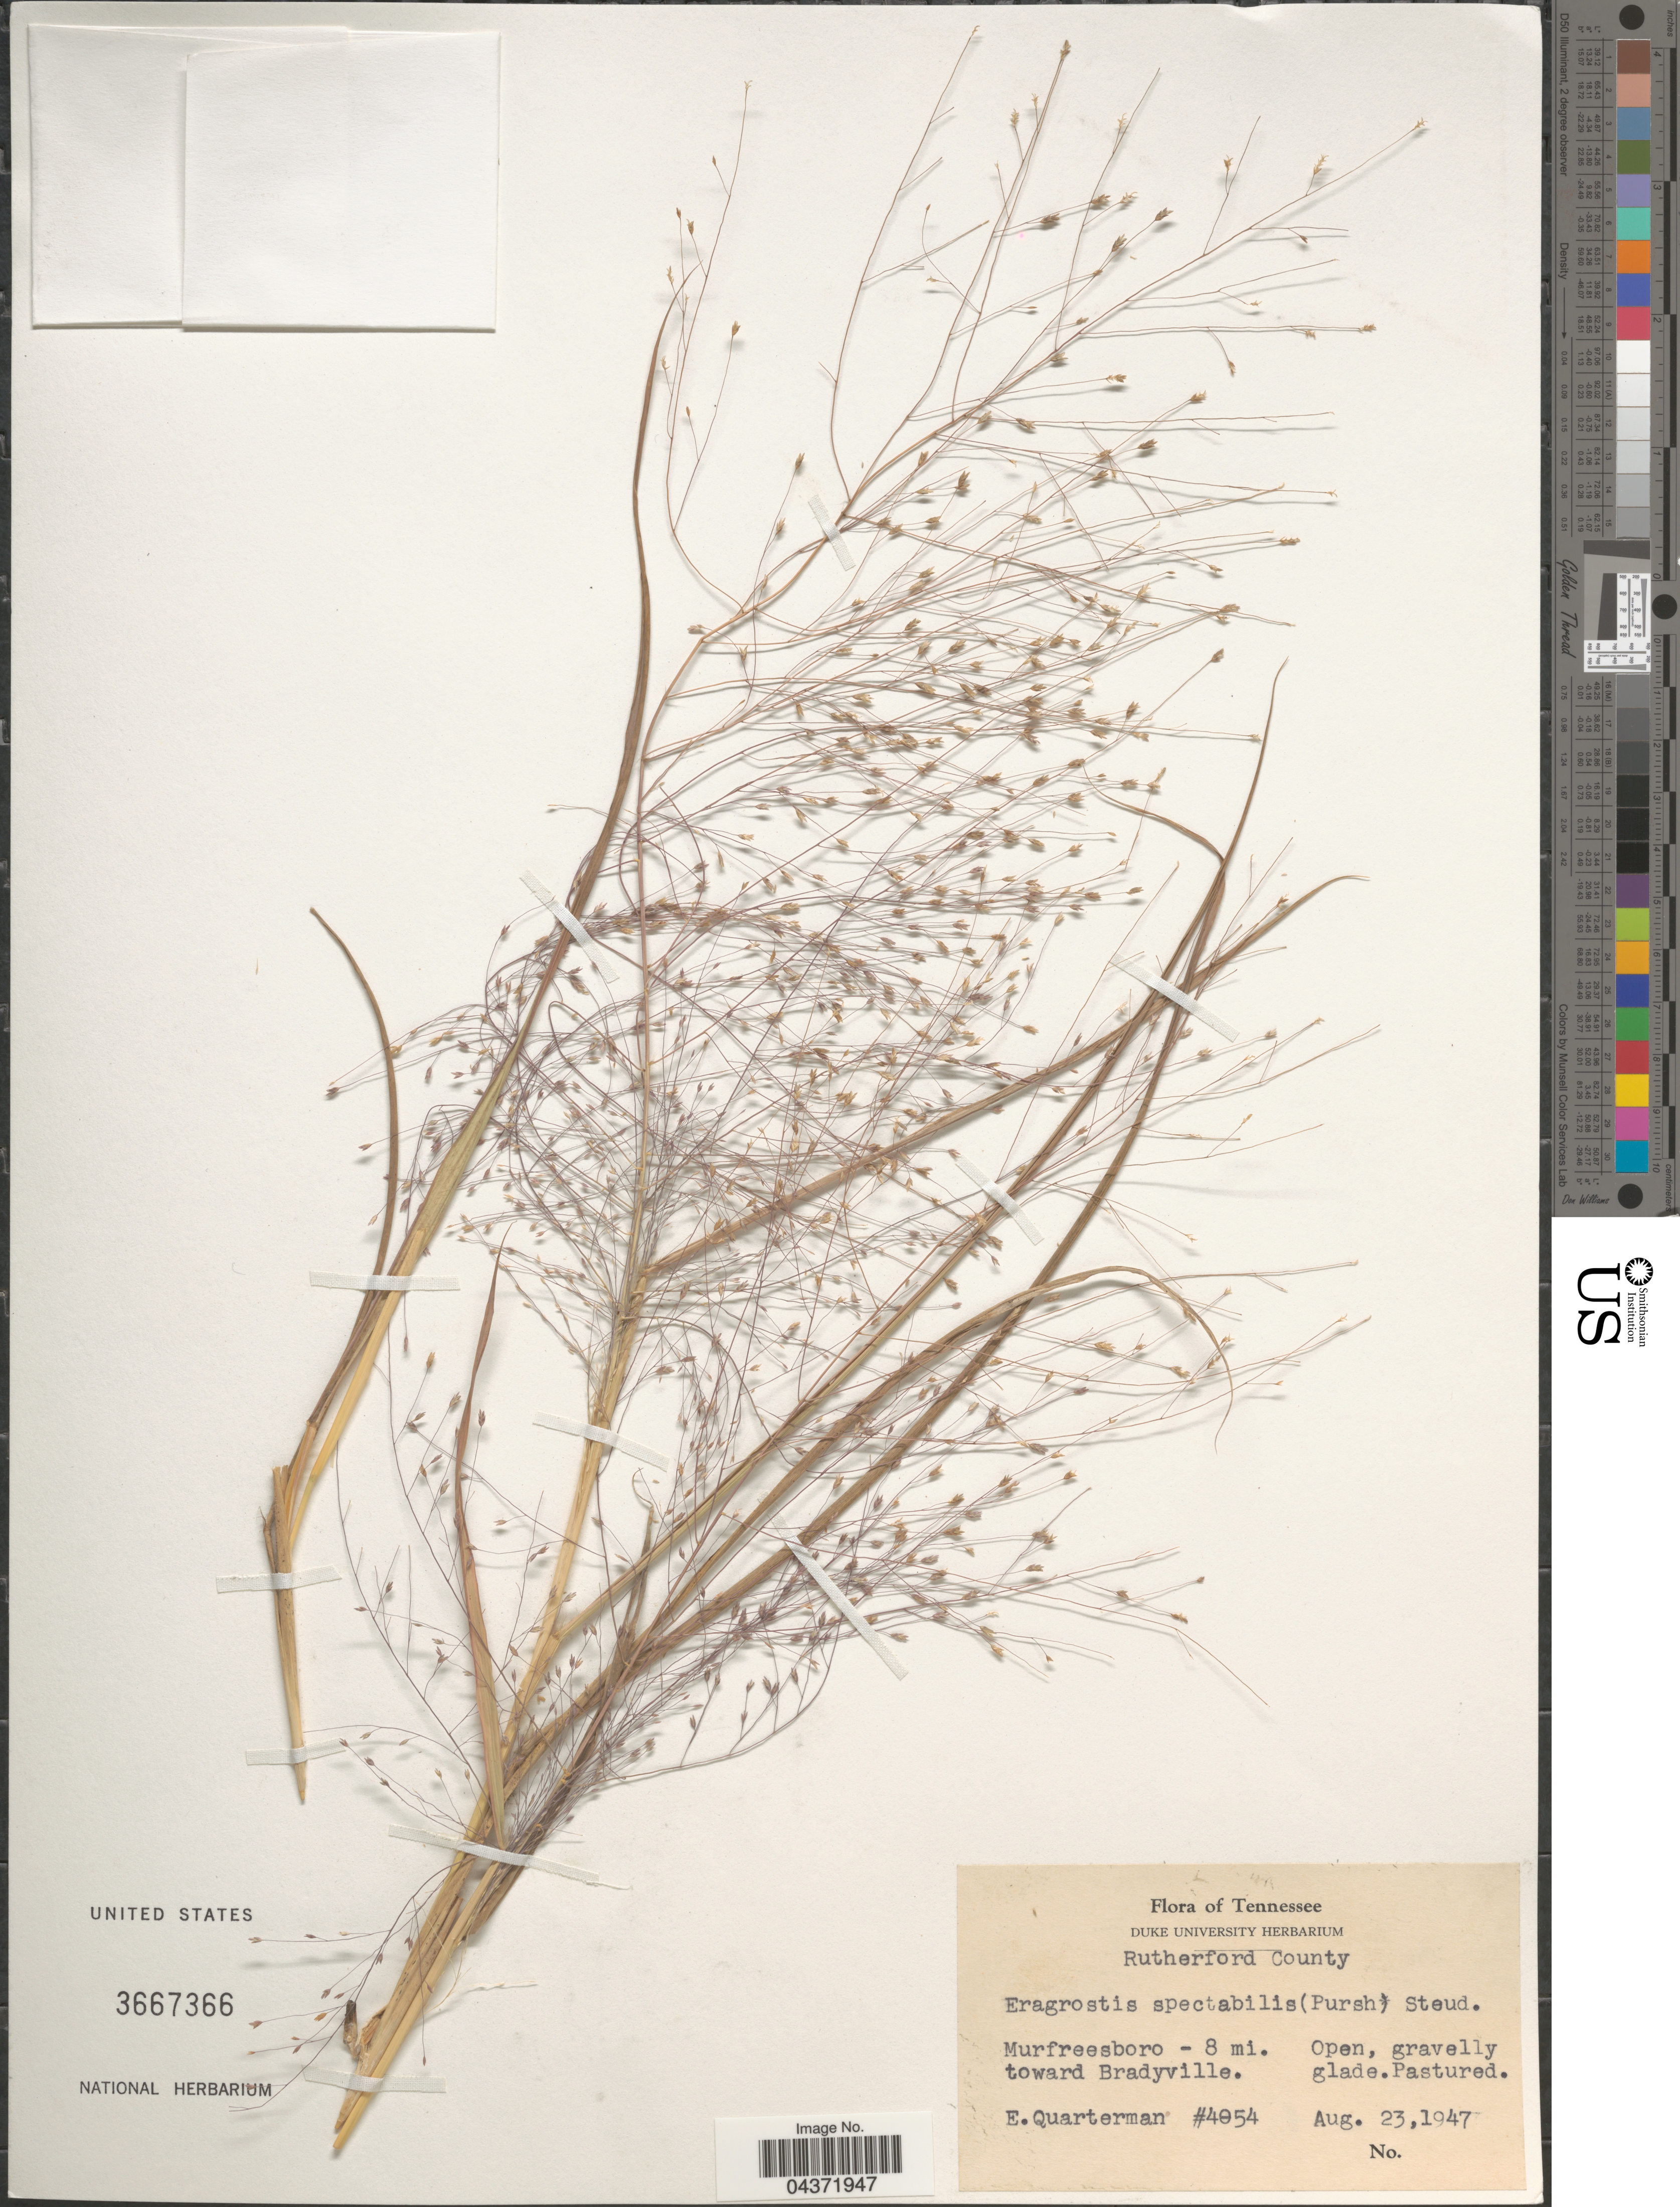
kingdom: Plantae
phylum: Tracheophyta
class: Liliopsida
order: Poales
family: Poaceae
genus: Eragrostis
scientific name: Eragrostis spectabilis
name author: (Pursh) Steud.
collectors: E. Quarterman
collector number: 4054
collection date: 1947-08-23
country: United States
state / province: Tennessee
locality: Rutherford County. Murfreesboro - 8 mi. toward Bradyville.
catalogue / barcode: US 3667366